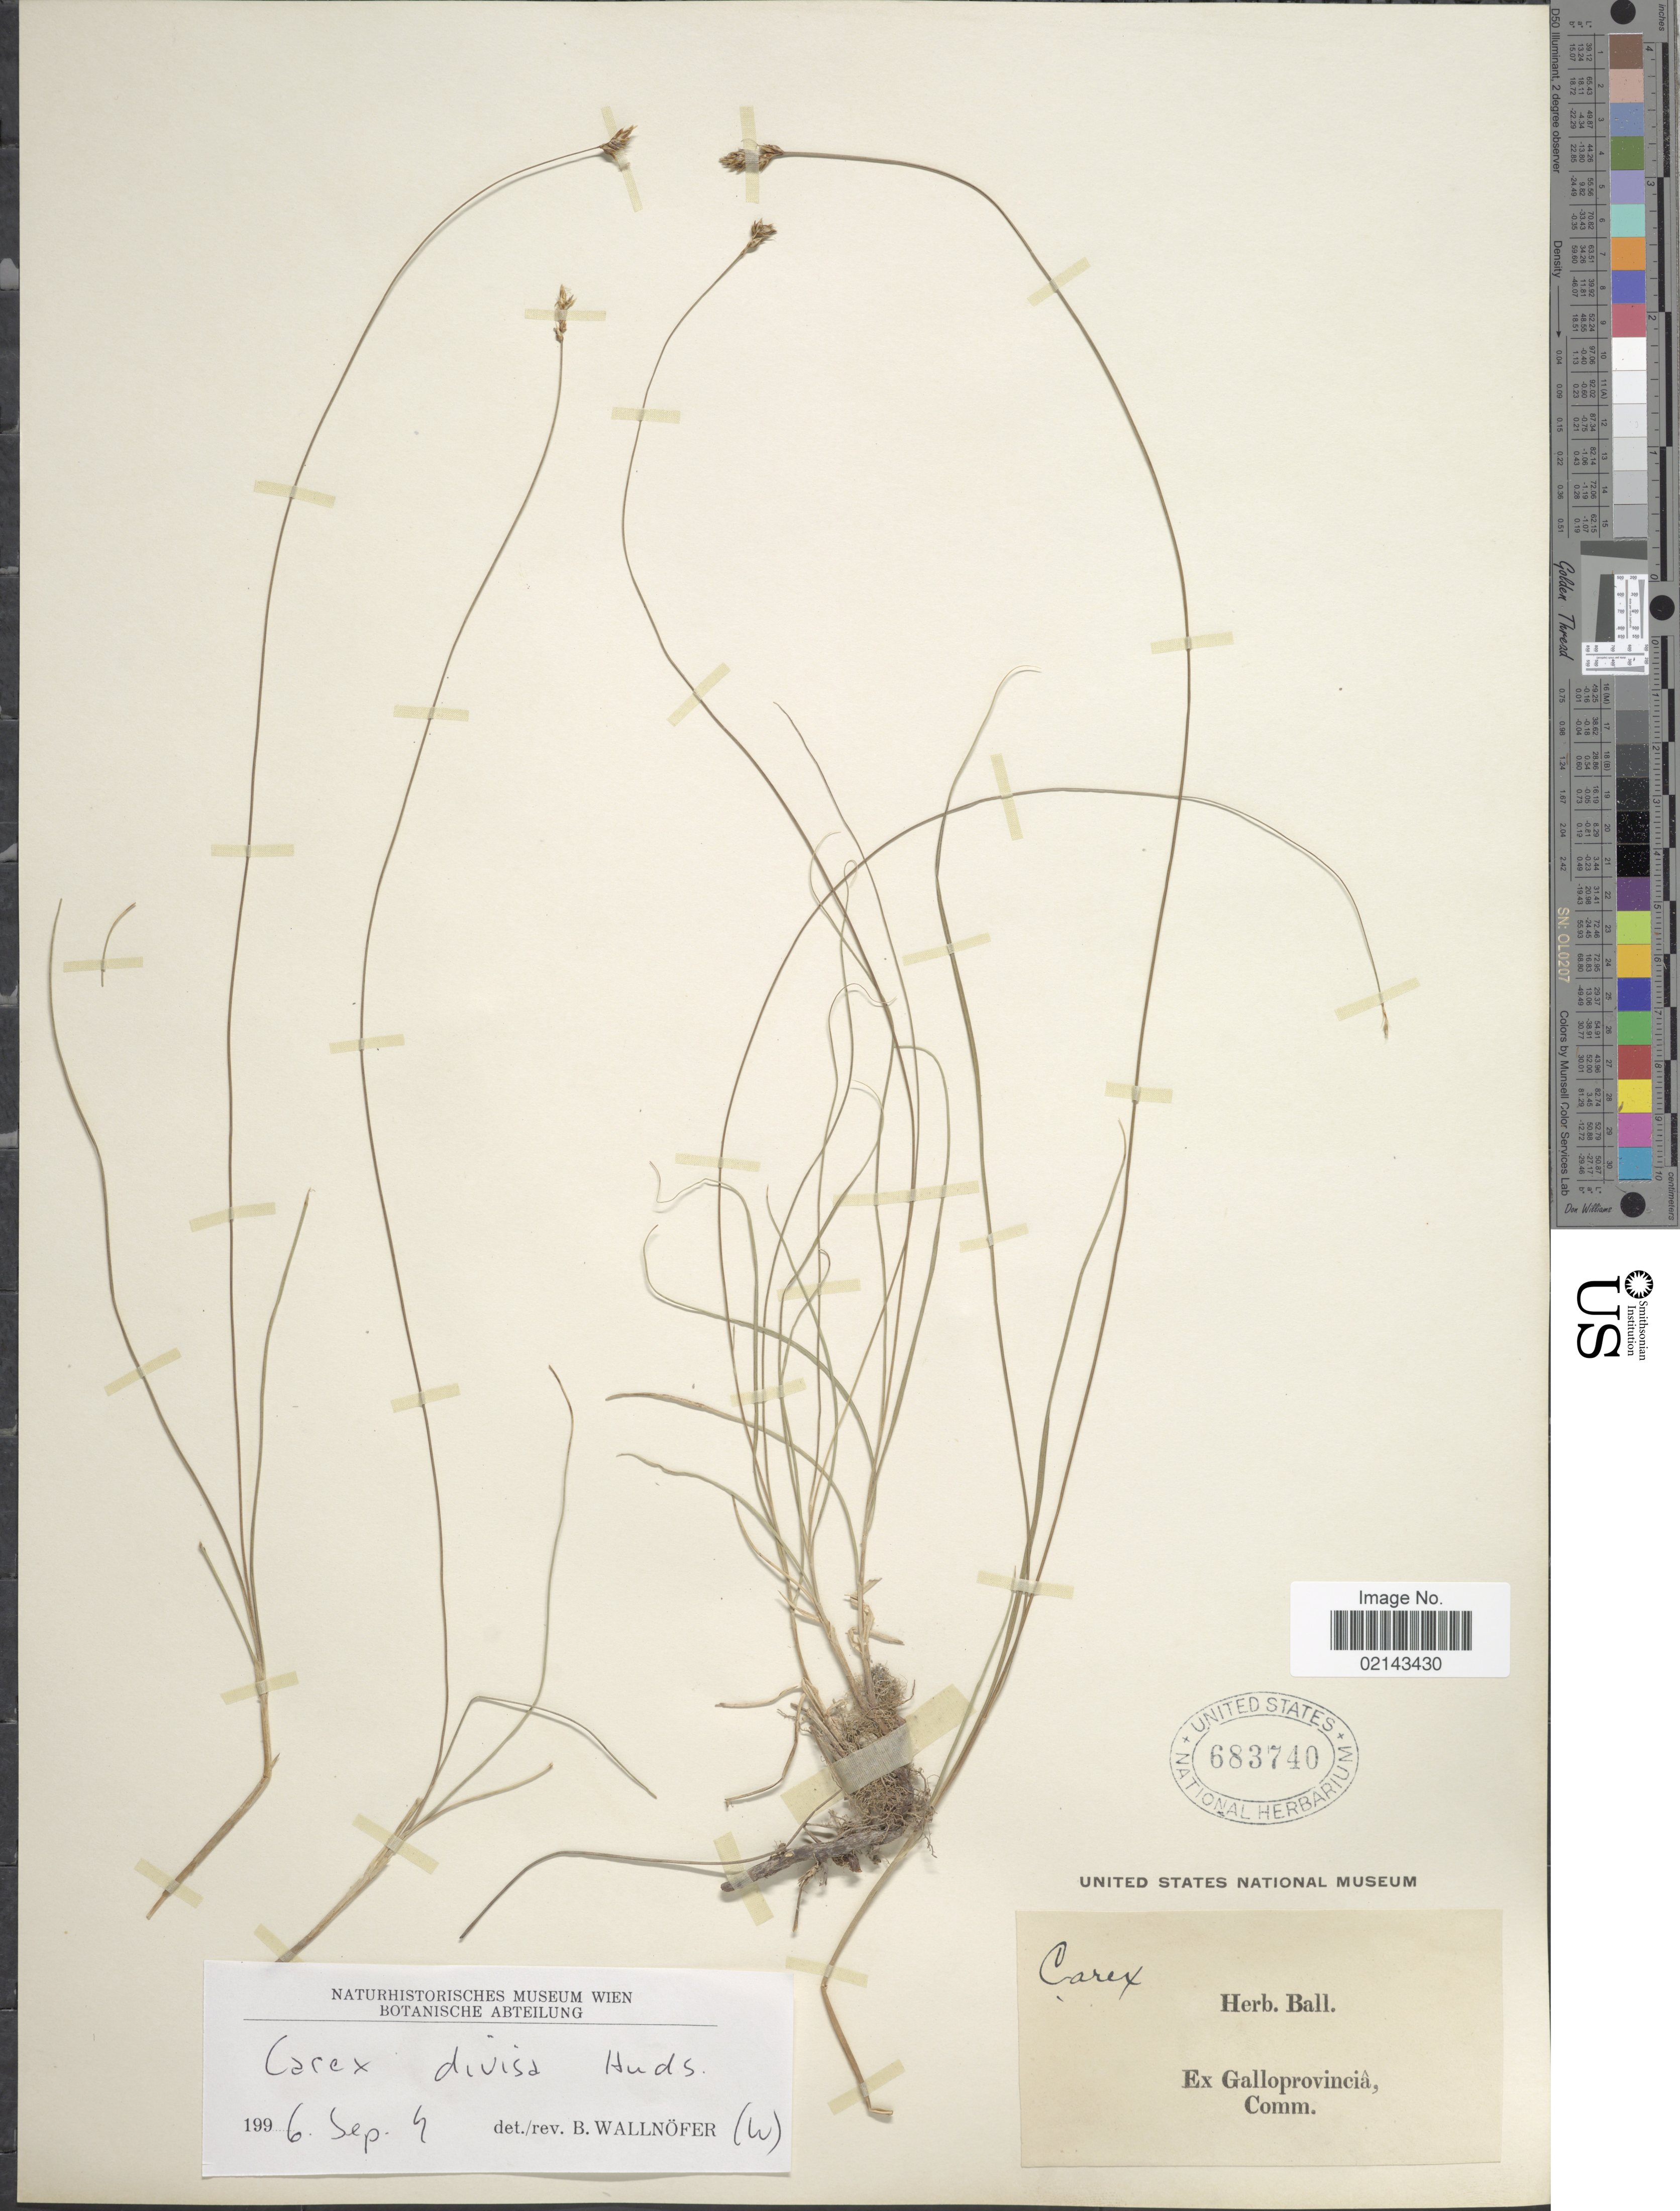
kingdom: Plantae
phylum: Tracheophyta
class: Liliopsida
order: Poales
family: Cyperaceae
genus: Carex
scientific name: Carex divisa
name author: Huds.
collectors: ex herb. Ball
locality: Ex Galloprovincia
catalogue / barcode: US 683740